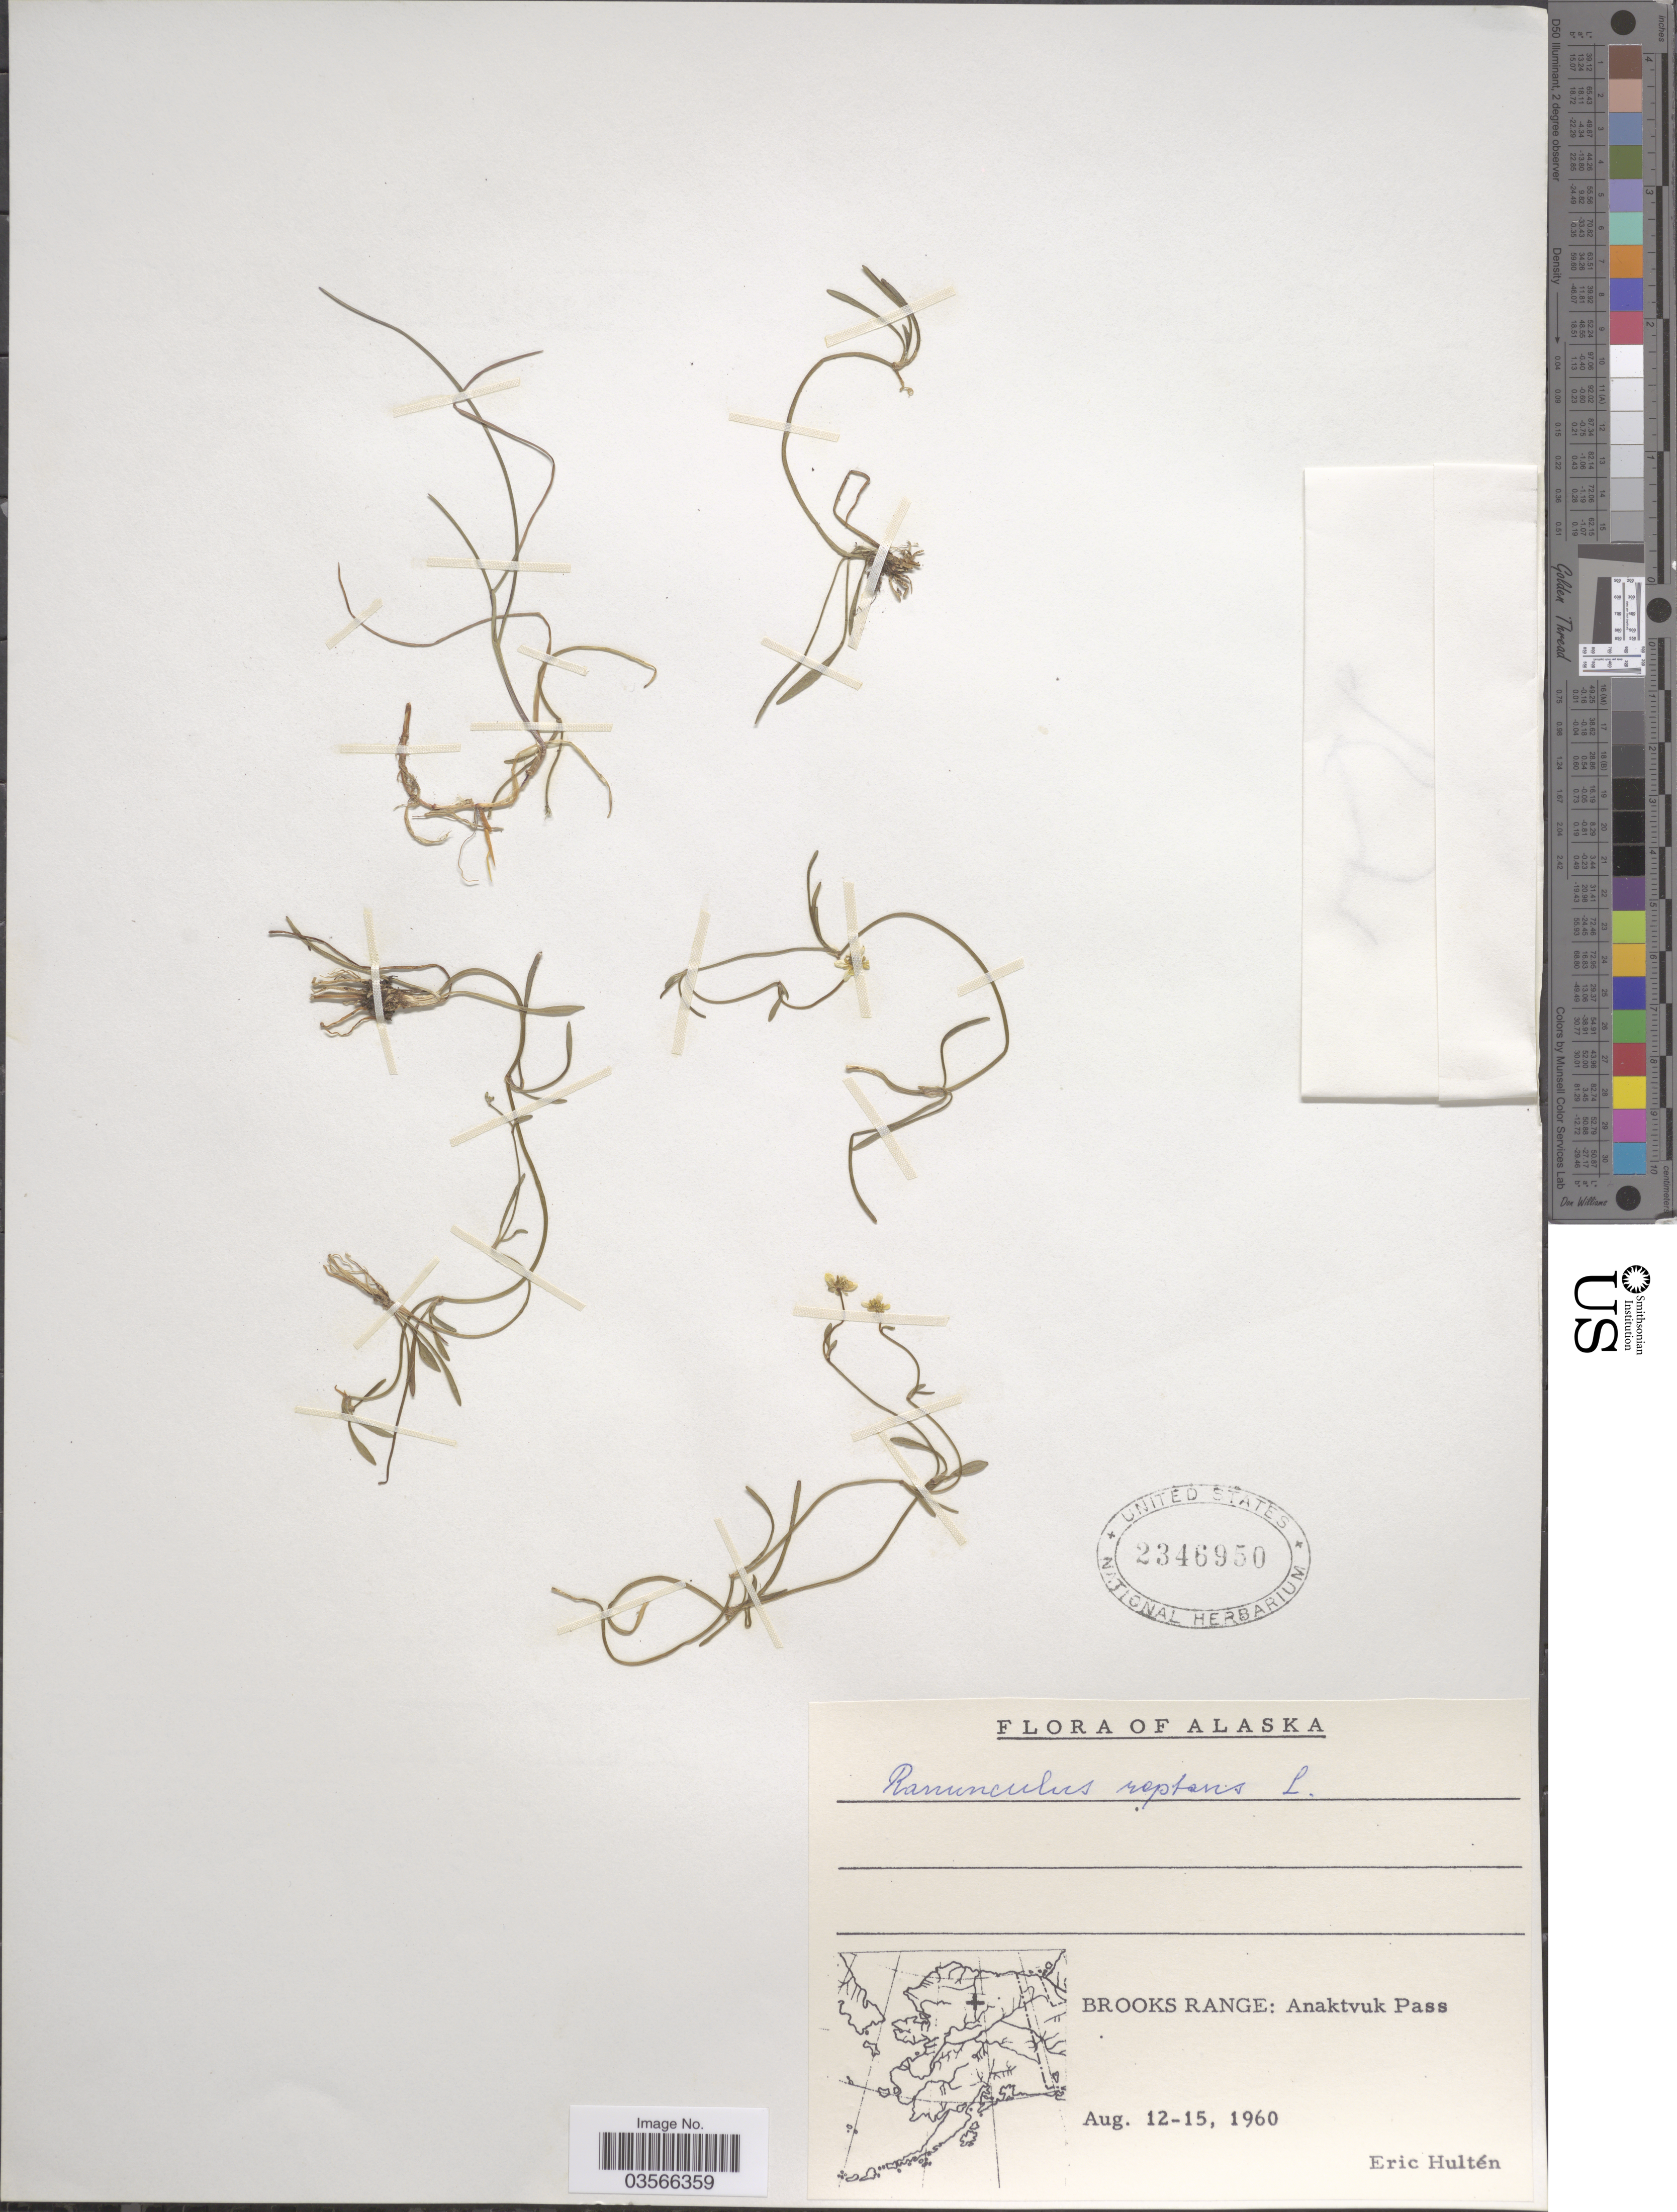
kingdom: Plantae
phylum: Tracheophyta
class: Magnoliopsida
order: Ranunculales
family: Ranunculaceae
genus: Ranunculus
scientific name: Ranunculus flammula var. filiformis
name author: (Michx.) Hook.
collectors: E. G. Hultén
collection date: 1960-08-12/1960-08-15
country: United States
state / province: Alaska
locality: Brooks Range: Anaktvuk Pass.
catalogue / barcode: US 2346950